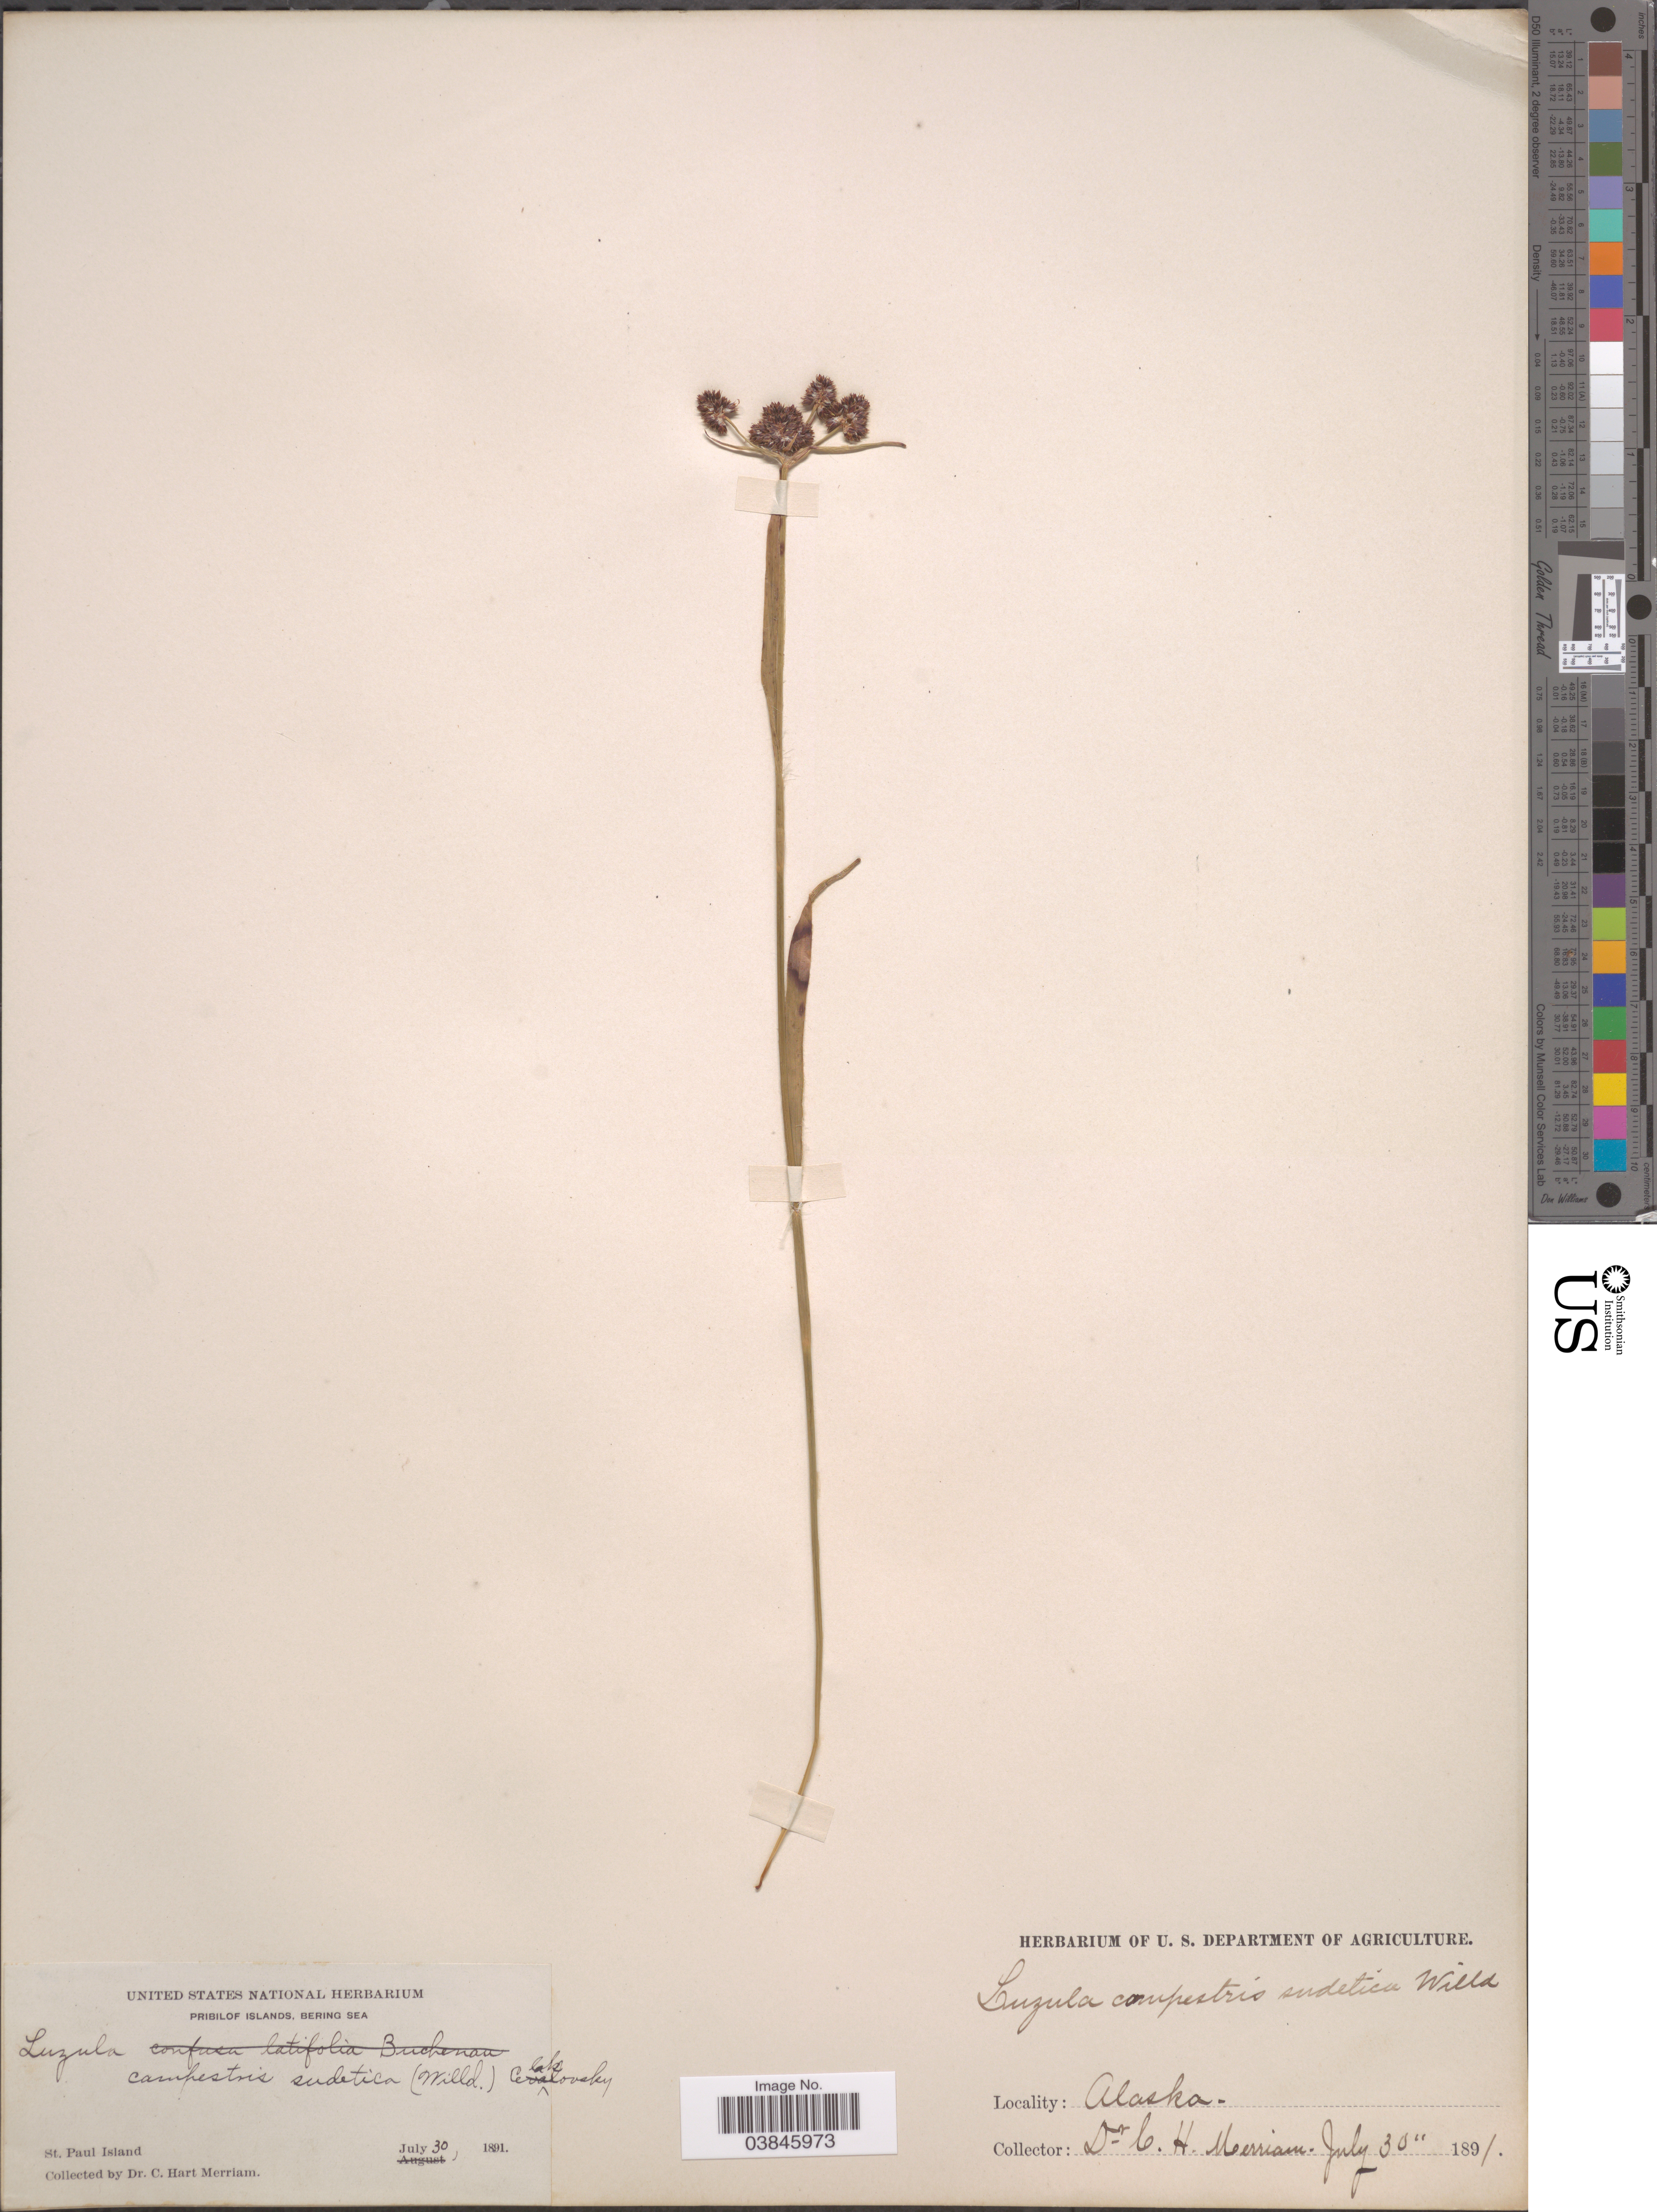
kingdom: Plantae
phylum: Tracheophyta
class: Liliopsida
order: Poales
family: Juncaceae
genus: Luzula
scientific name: Luzula multiflora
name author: (Ehrh.) Lej.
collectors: C. Merriam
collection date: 1891-07-30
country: United States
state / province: Alaska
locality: Pribilof Islands, Bering Sea. St. Paul Island.